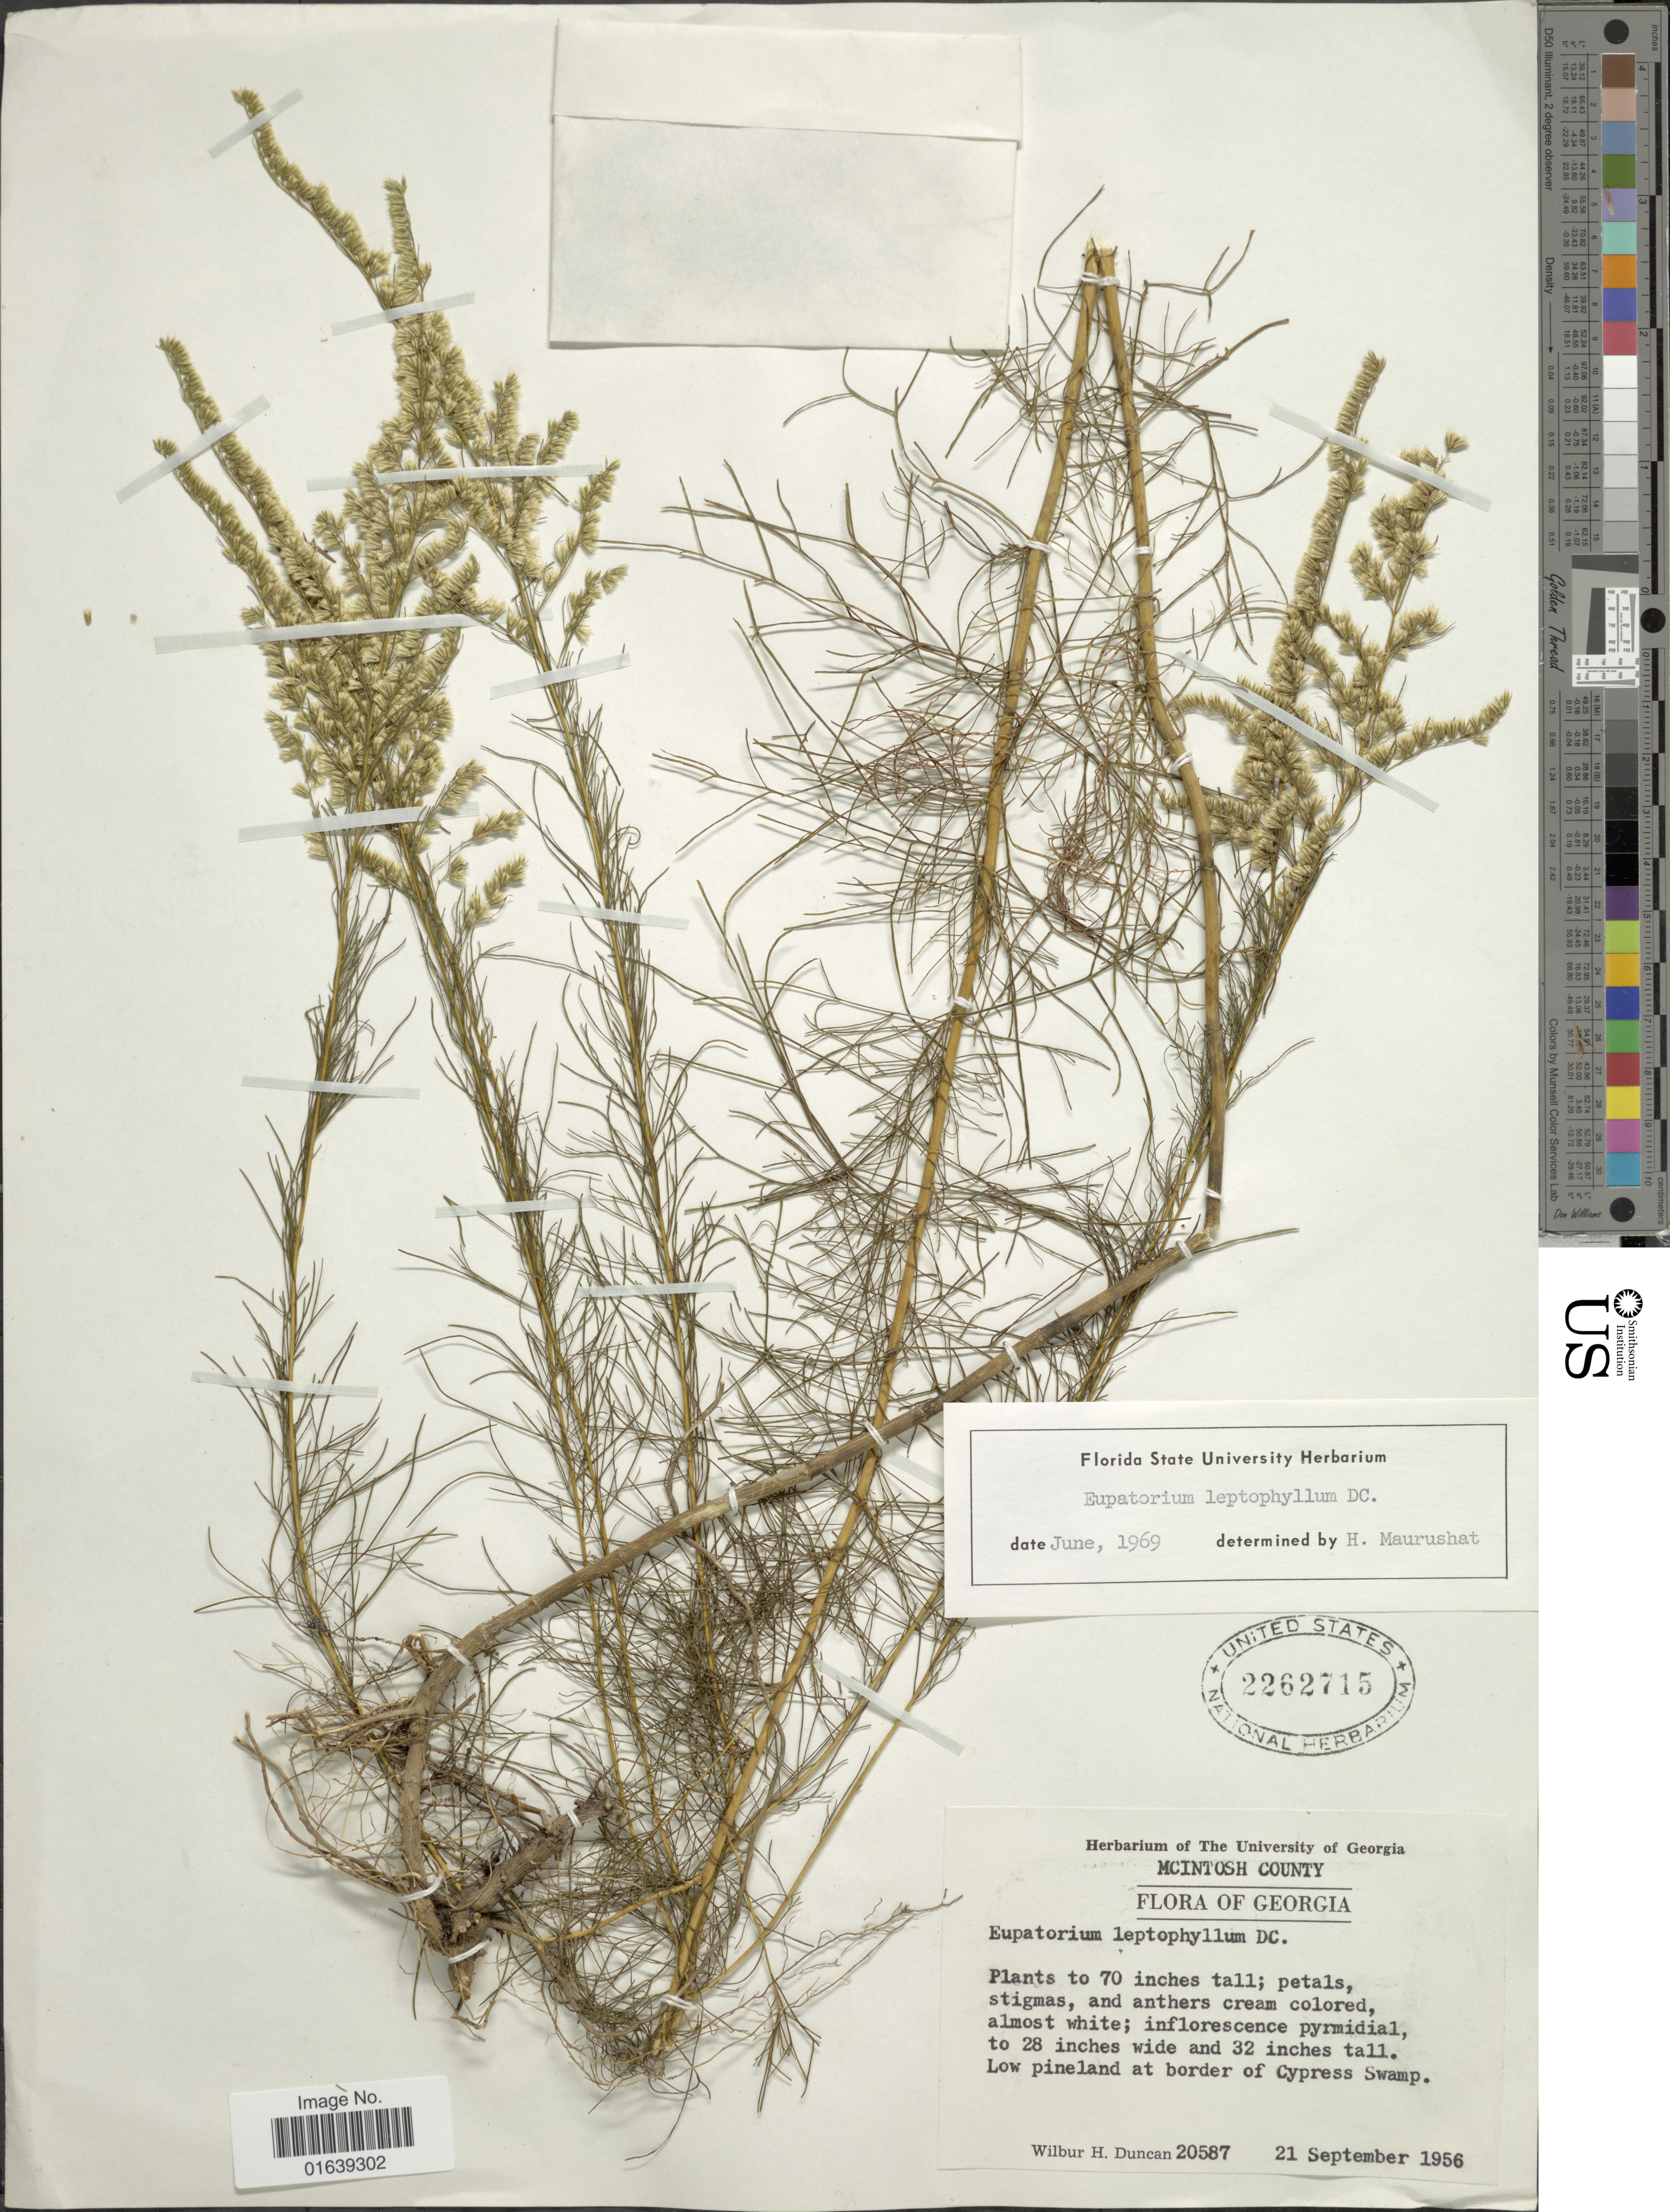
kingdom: Plantae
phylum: Tracheophyta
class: Magnoliopsida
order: Asterales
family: Asteraceae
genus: Eupatorium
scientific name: Eupatorium leptophyllum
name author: DC.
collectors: W. H. Duncan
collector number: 20587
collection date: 1956-09-21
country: United States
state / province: Georgia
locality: Georgia. Low pineland at border of Cypress Swamp. Mcintosh County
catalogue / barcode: US 2262715